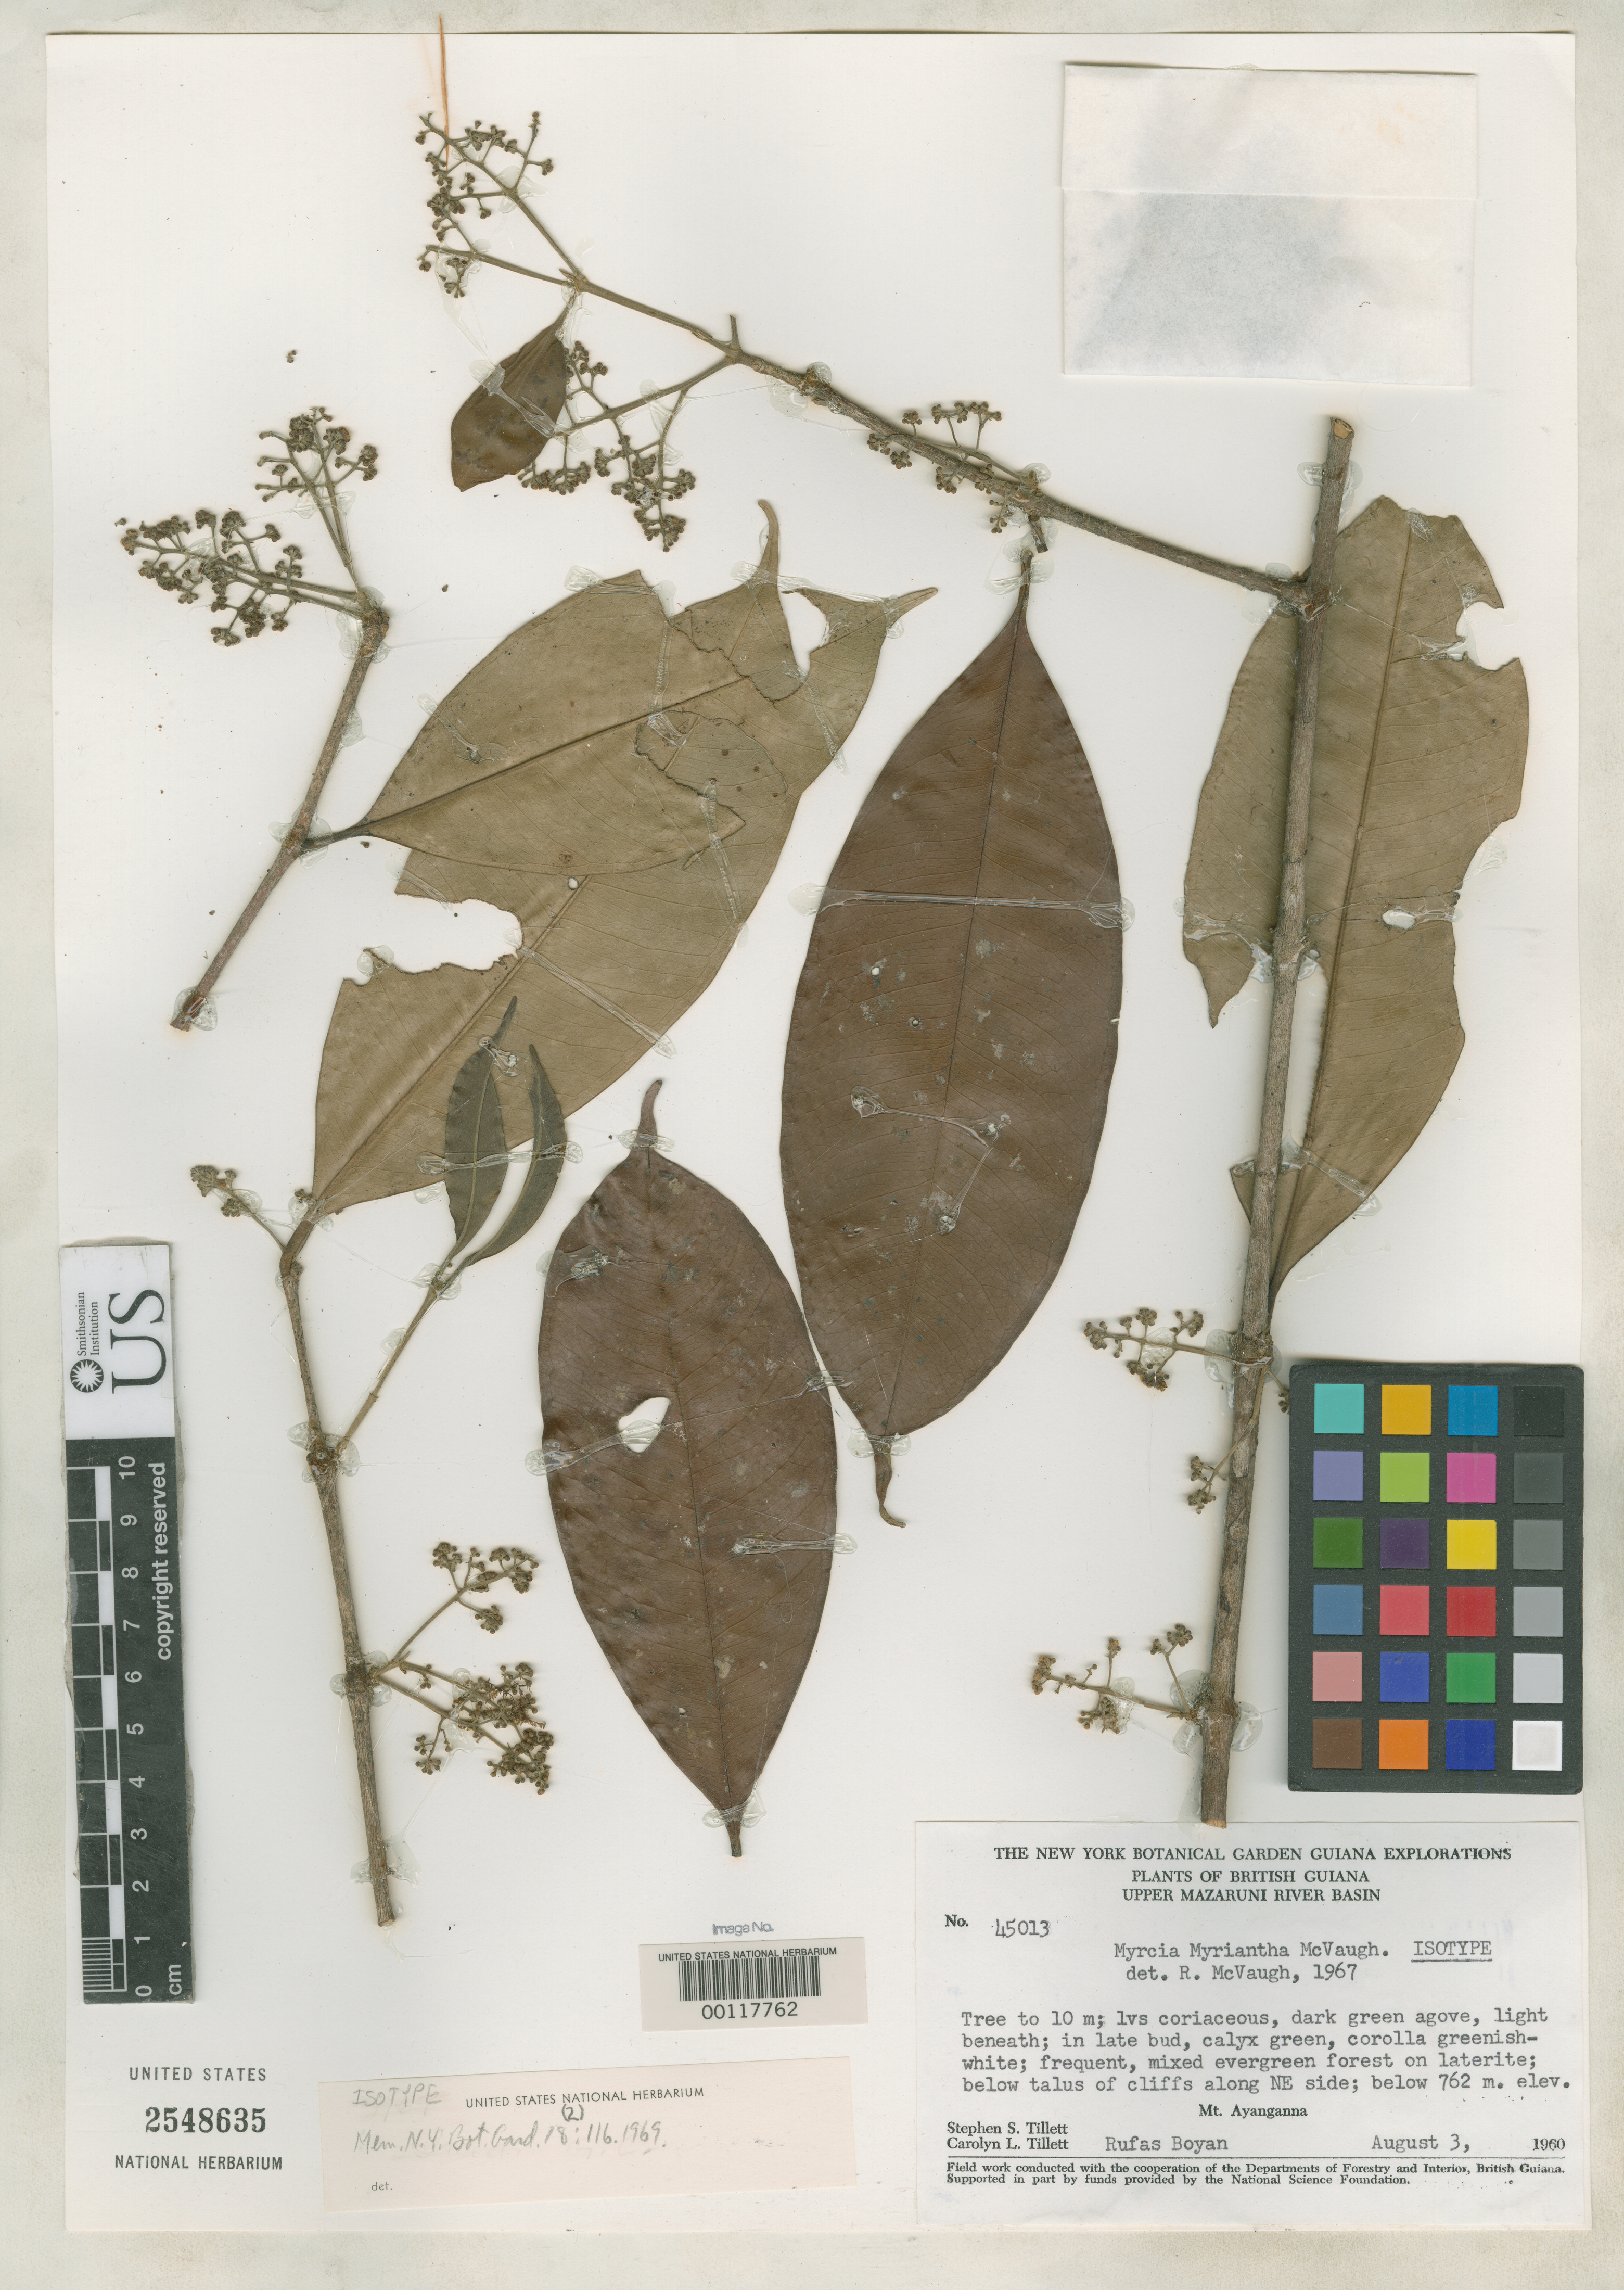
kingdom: Plantae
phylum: Tracheophyta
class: Magnoliopsida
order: Myrtales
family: Myrtaceae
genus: Myrcia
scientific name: Myrcia myriantha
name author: McVaugh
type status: Isotype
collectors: S. S. Tillett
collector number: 45013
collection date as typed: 03 Aug 1960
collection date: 1960-08-03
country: Guyana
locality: Upper Mazaruni River basin, Mt. Ayanganna.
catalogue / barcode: US 2548635